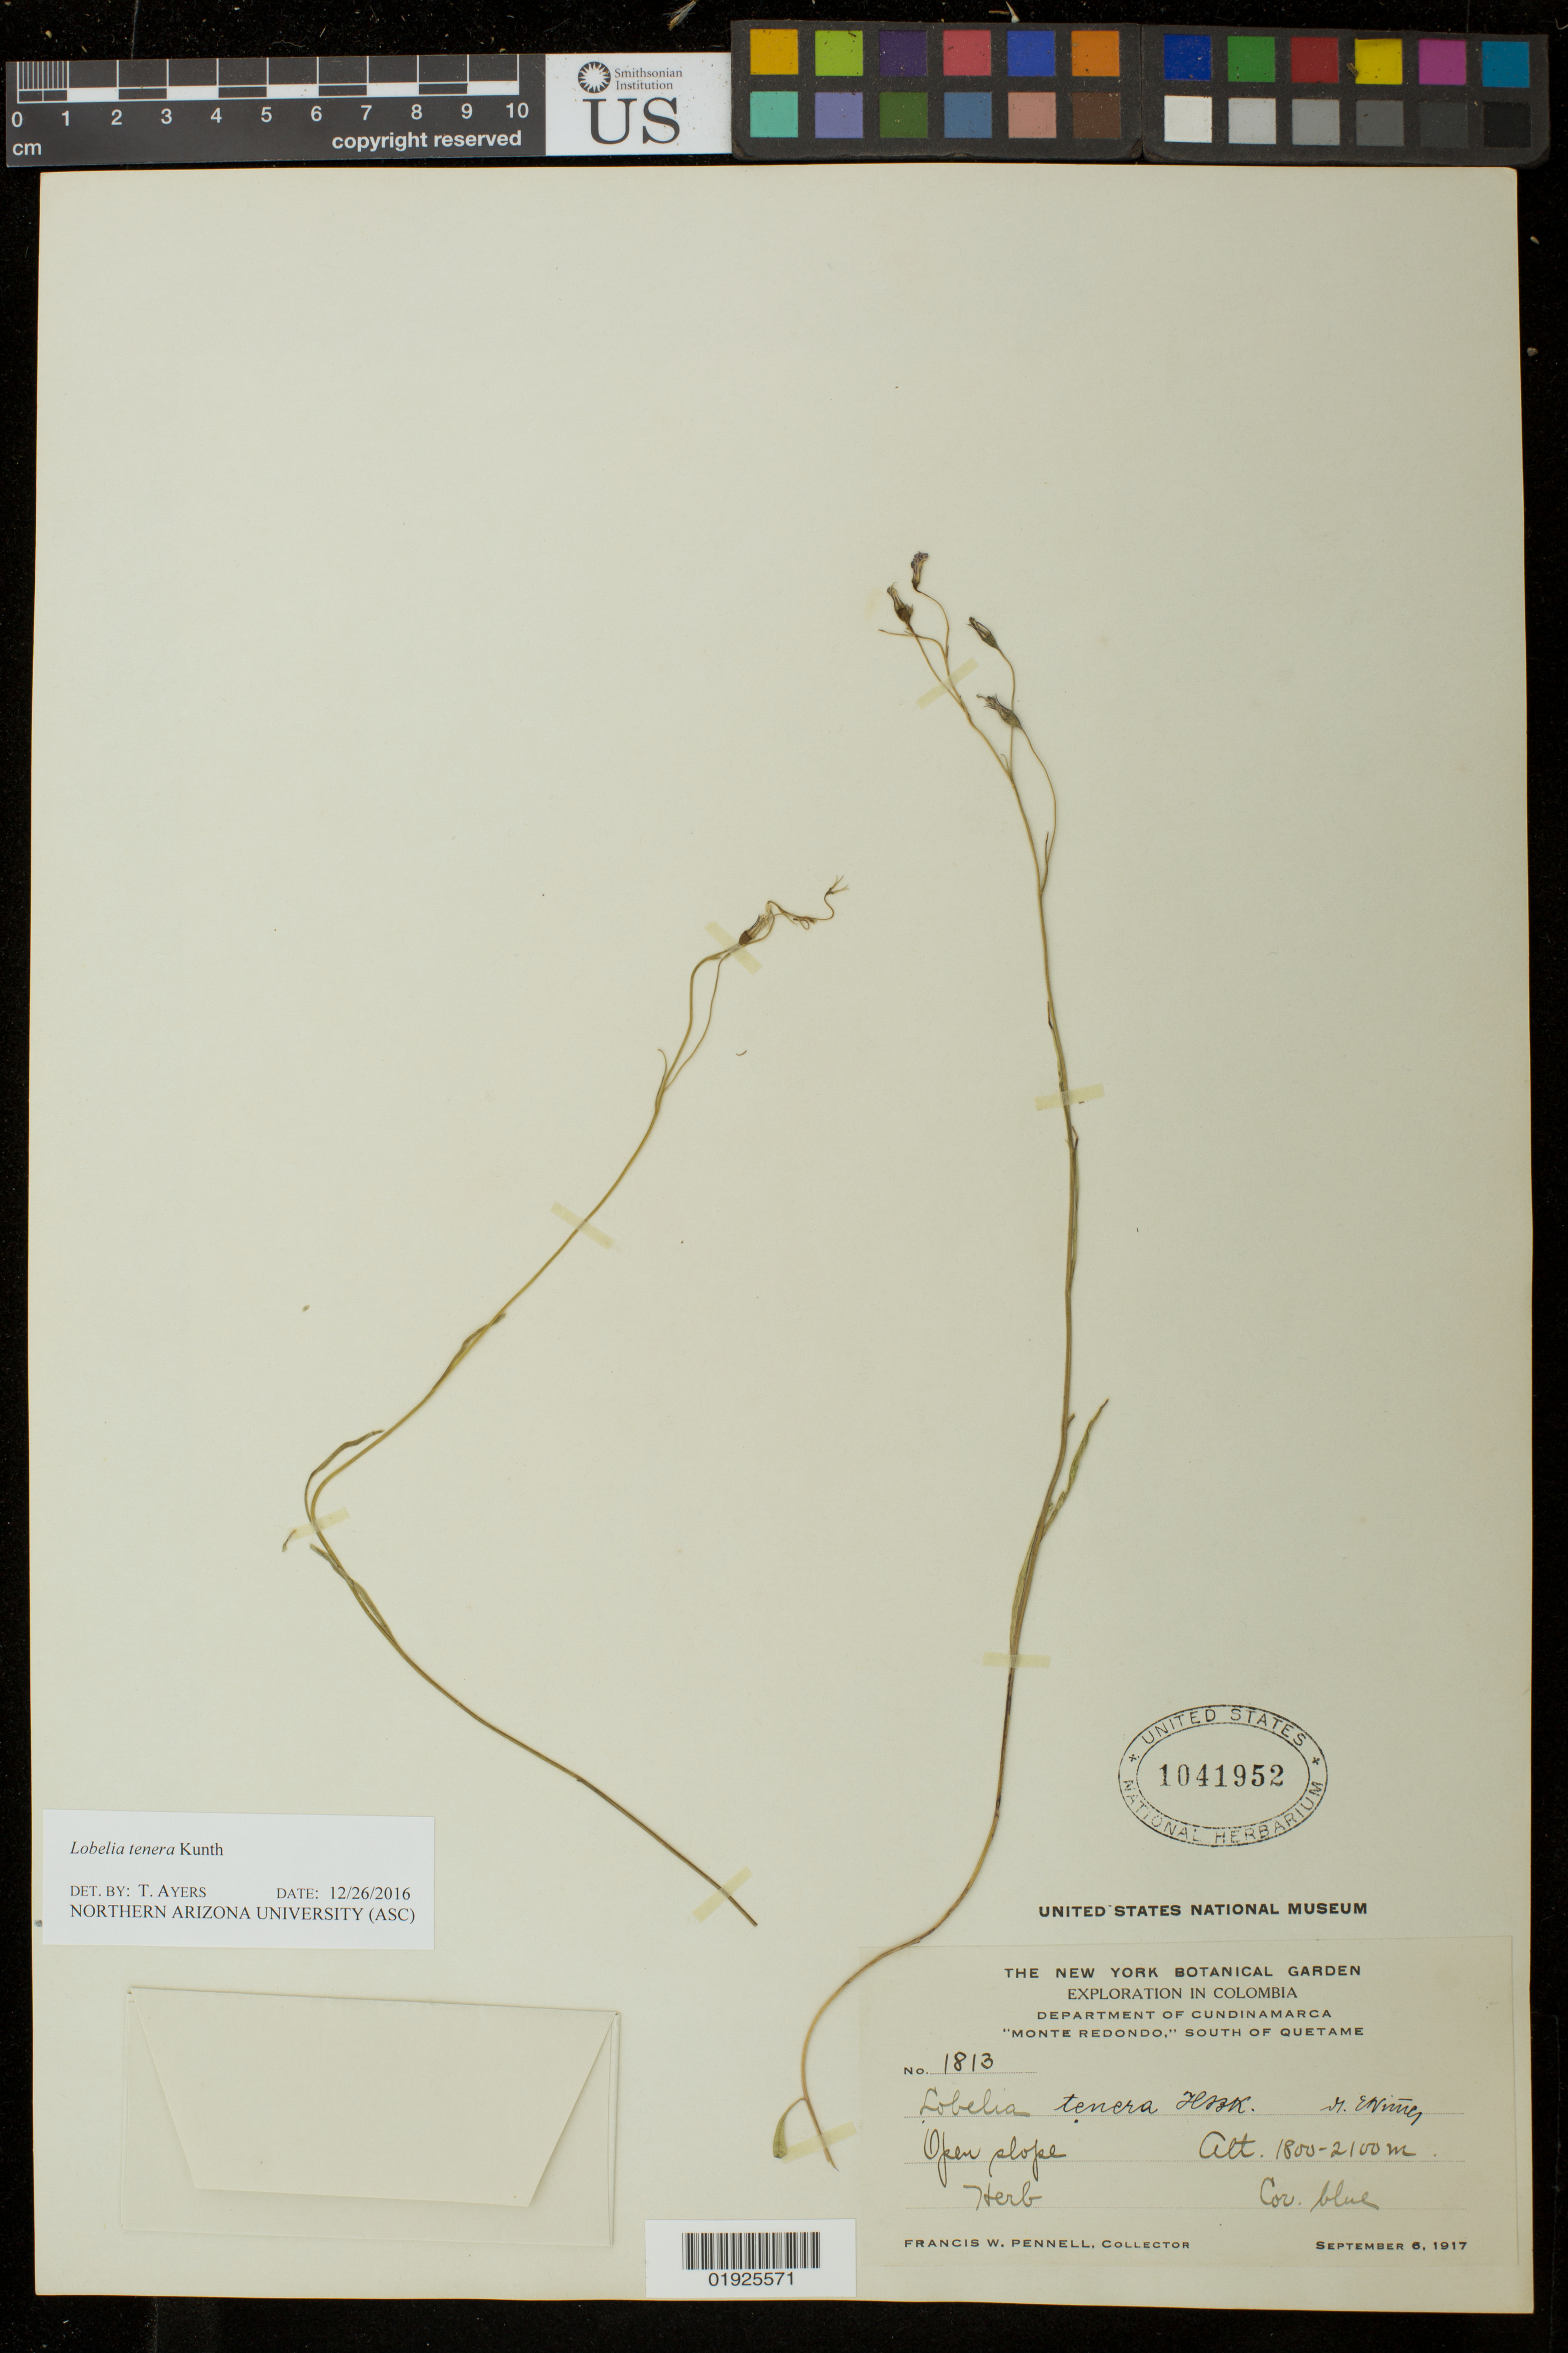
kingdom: Plantae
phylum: Tracheophyta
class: Magnoliopsida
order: Asterales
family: Campanulaceae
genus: Lobelia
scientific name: Lobelia tenera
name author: Kunth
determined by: Ayers, Tina J.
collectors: F. W. Pennell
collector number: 1813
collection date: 1917-09-06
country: Colombia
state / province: Cundinamarca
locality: Monte Redondo, South of Quetame. Open slope.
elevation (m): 1800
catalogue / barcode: US 1041952